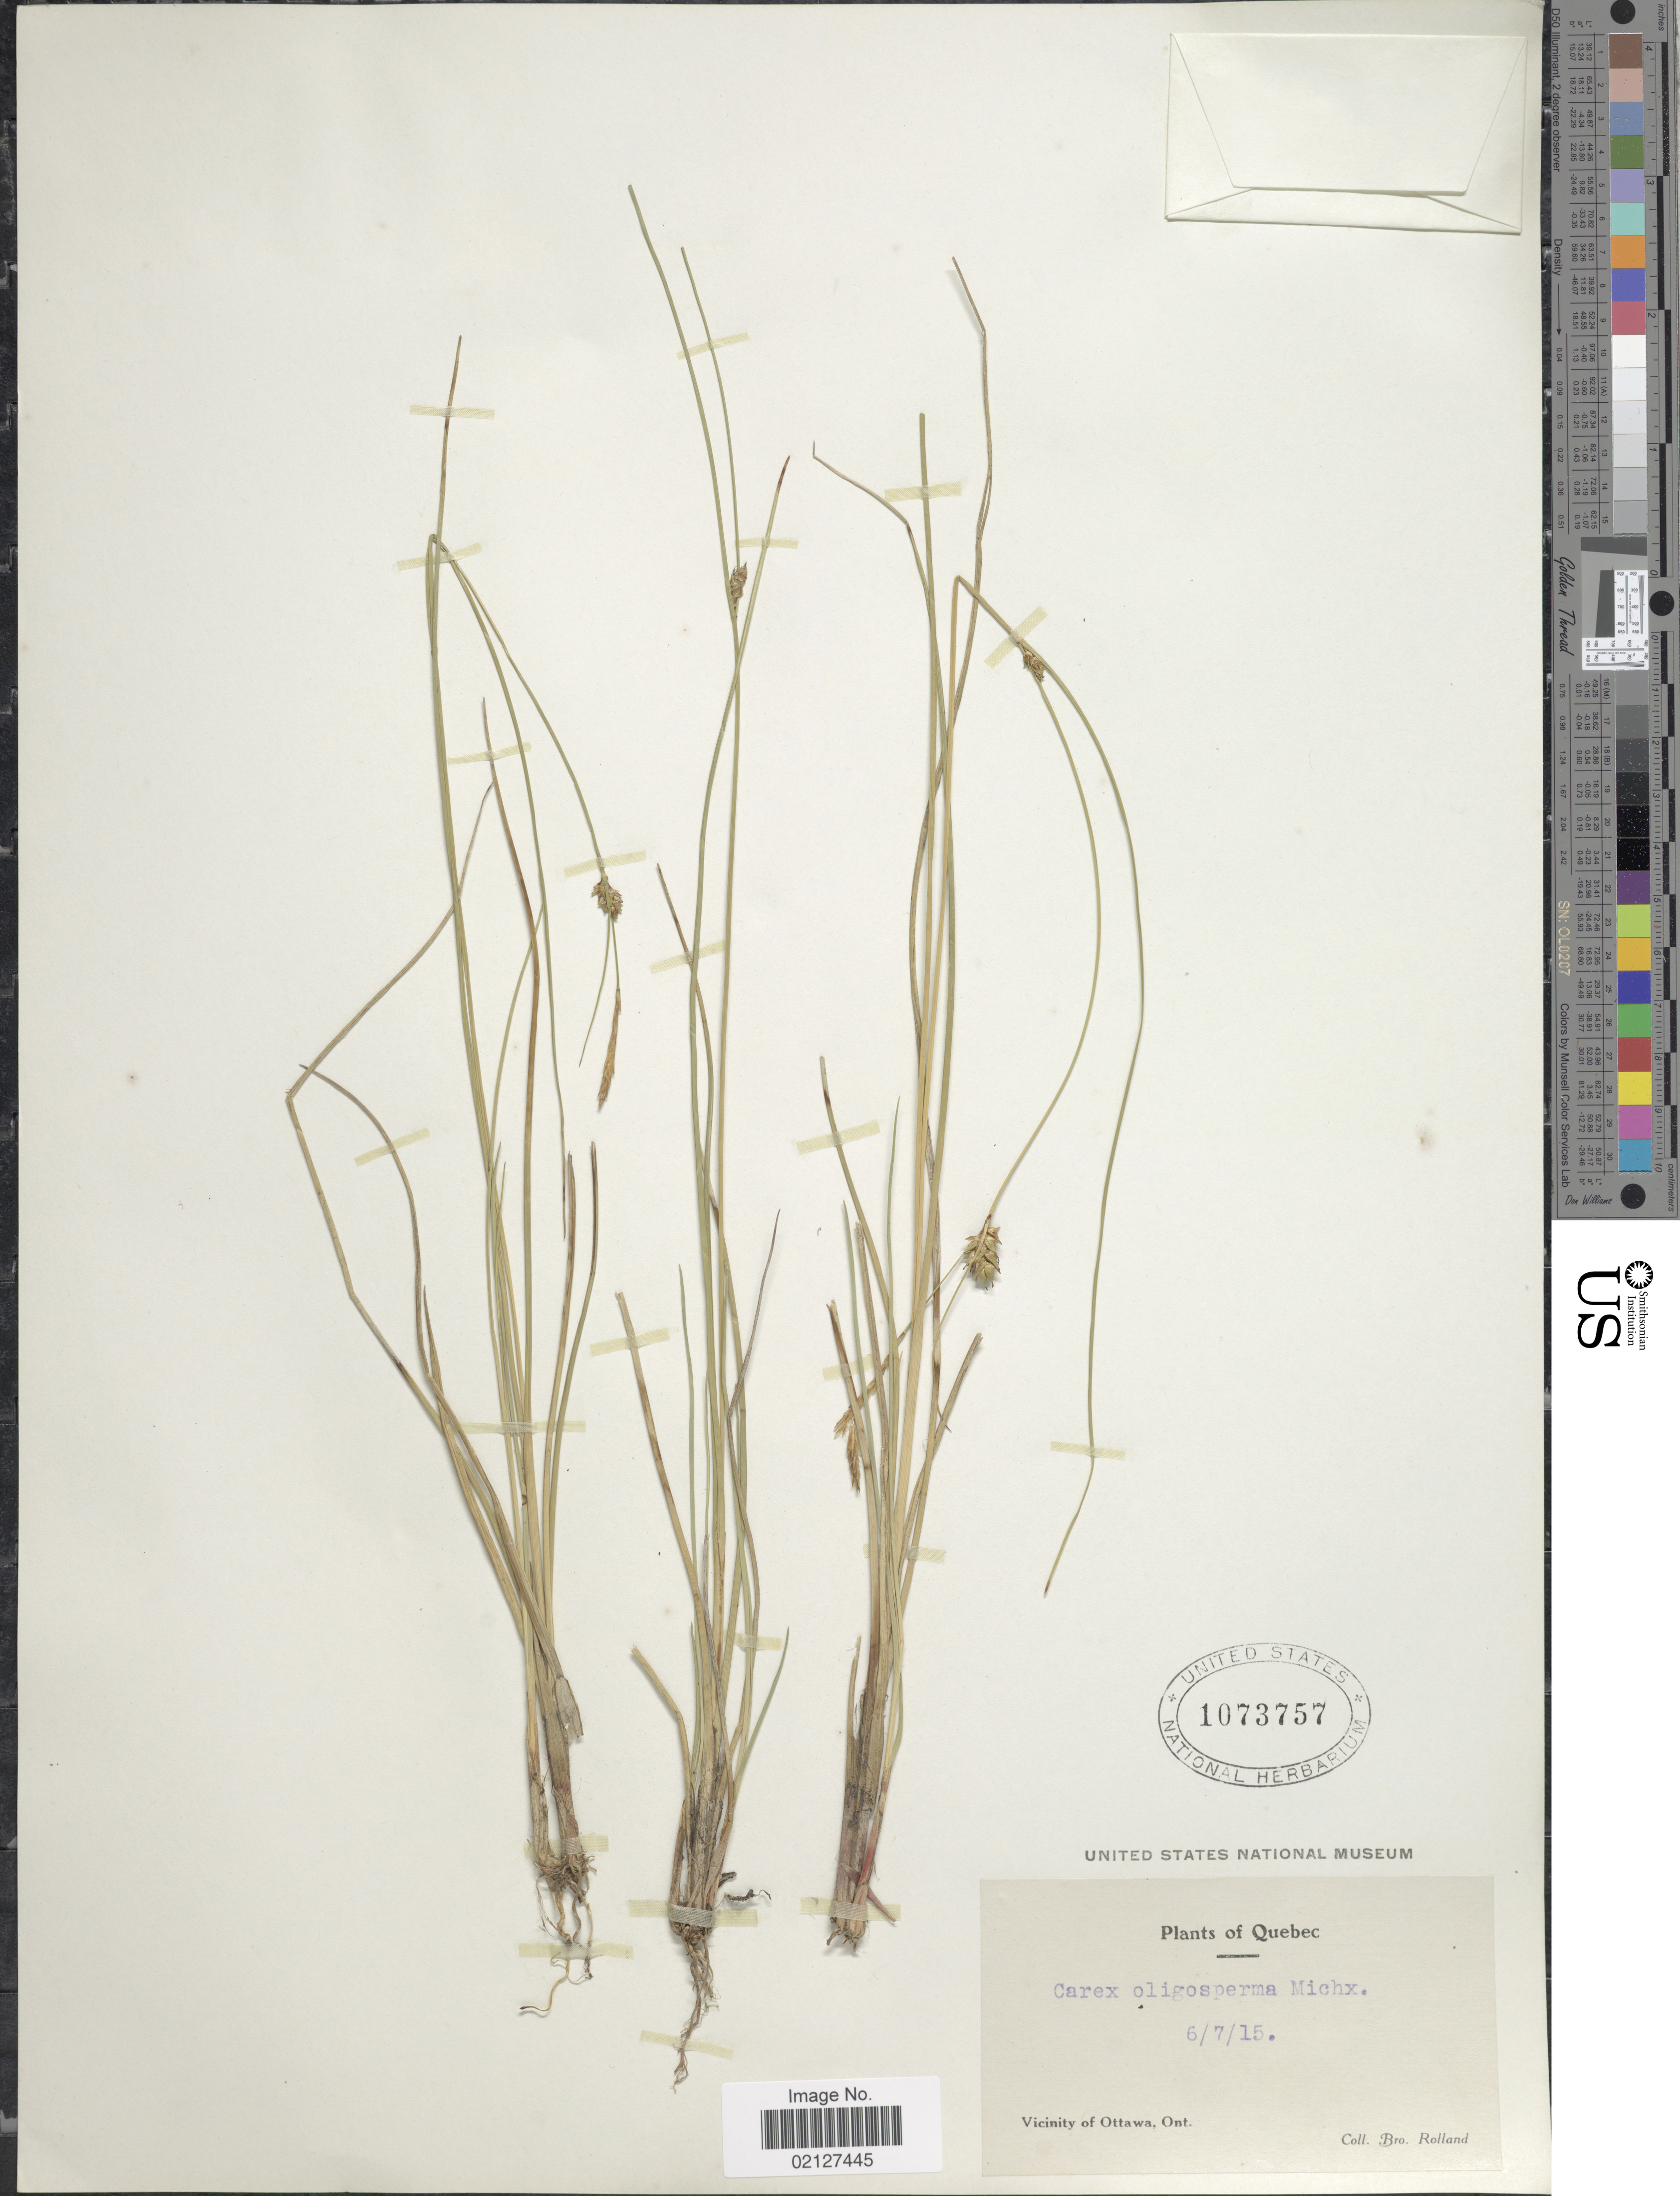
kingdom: Plantae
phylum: Tracheophyta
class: Liliopsida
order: Poales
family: Cyperaceae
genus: Carex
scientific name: Carex oligosperma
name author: Michx.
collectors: B. Rolland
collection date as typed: Transcribed d/m/y: 7/6/15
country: Canada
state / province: Ontario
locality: Vicinity of Ottawa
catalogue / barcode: US 1073757